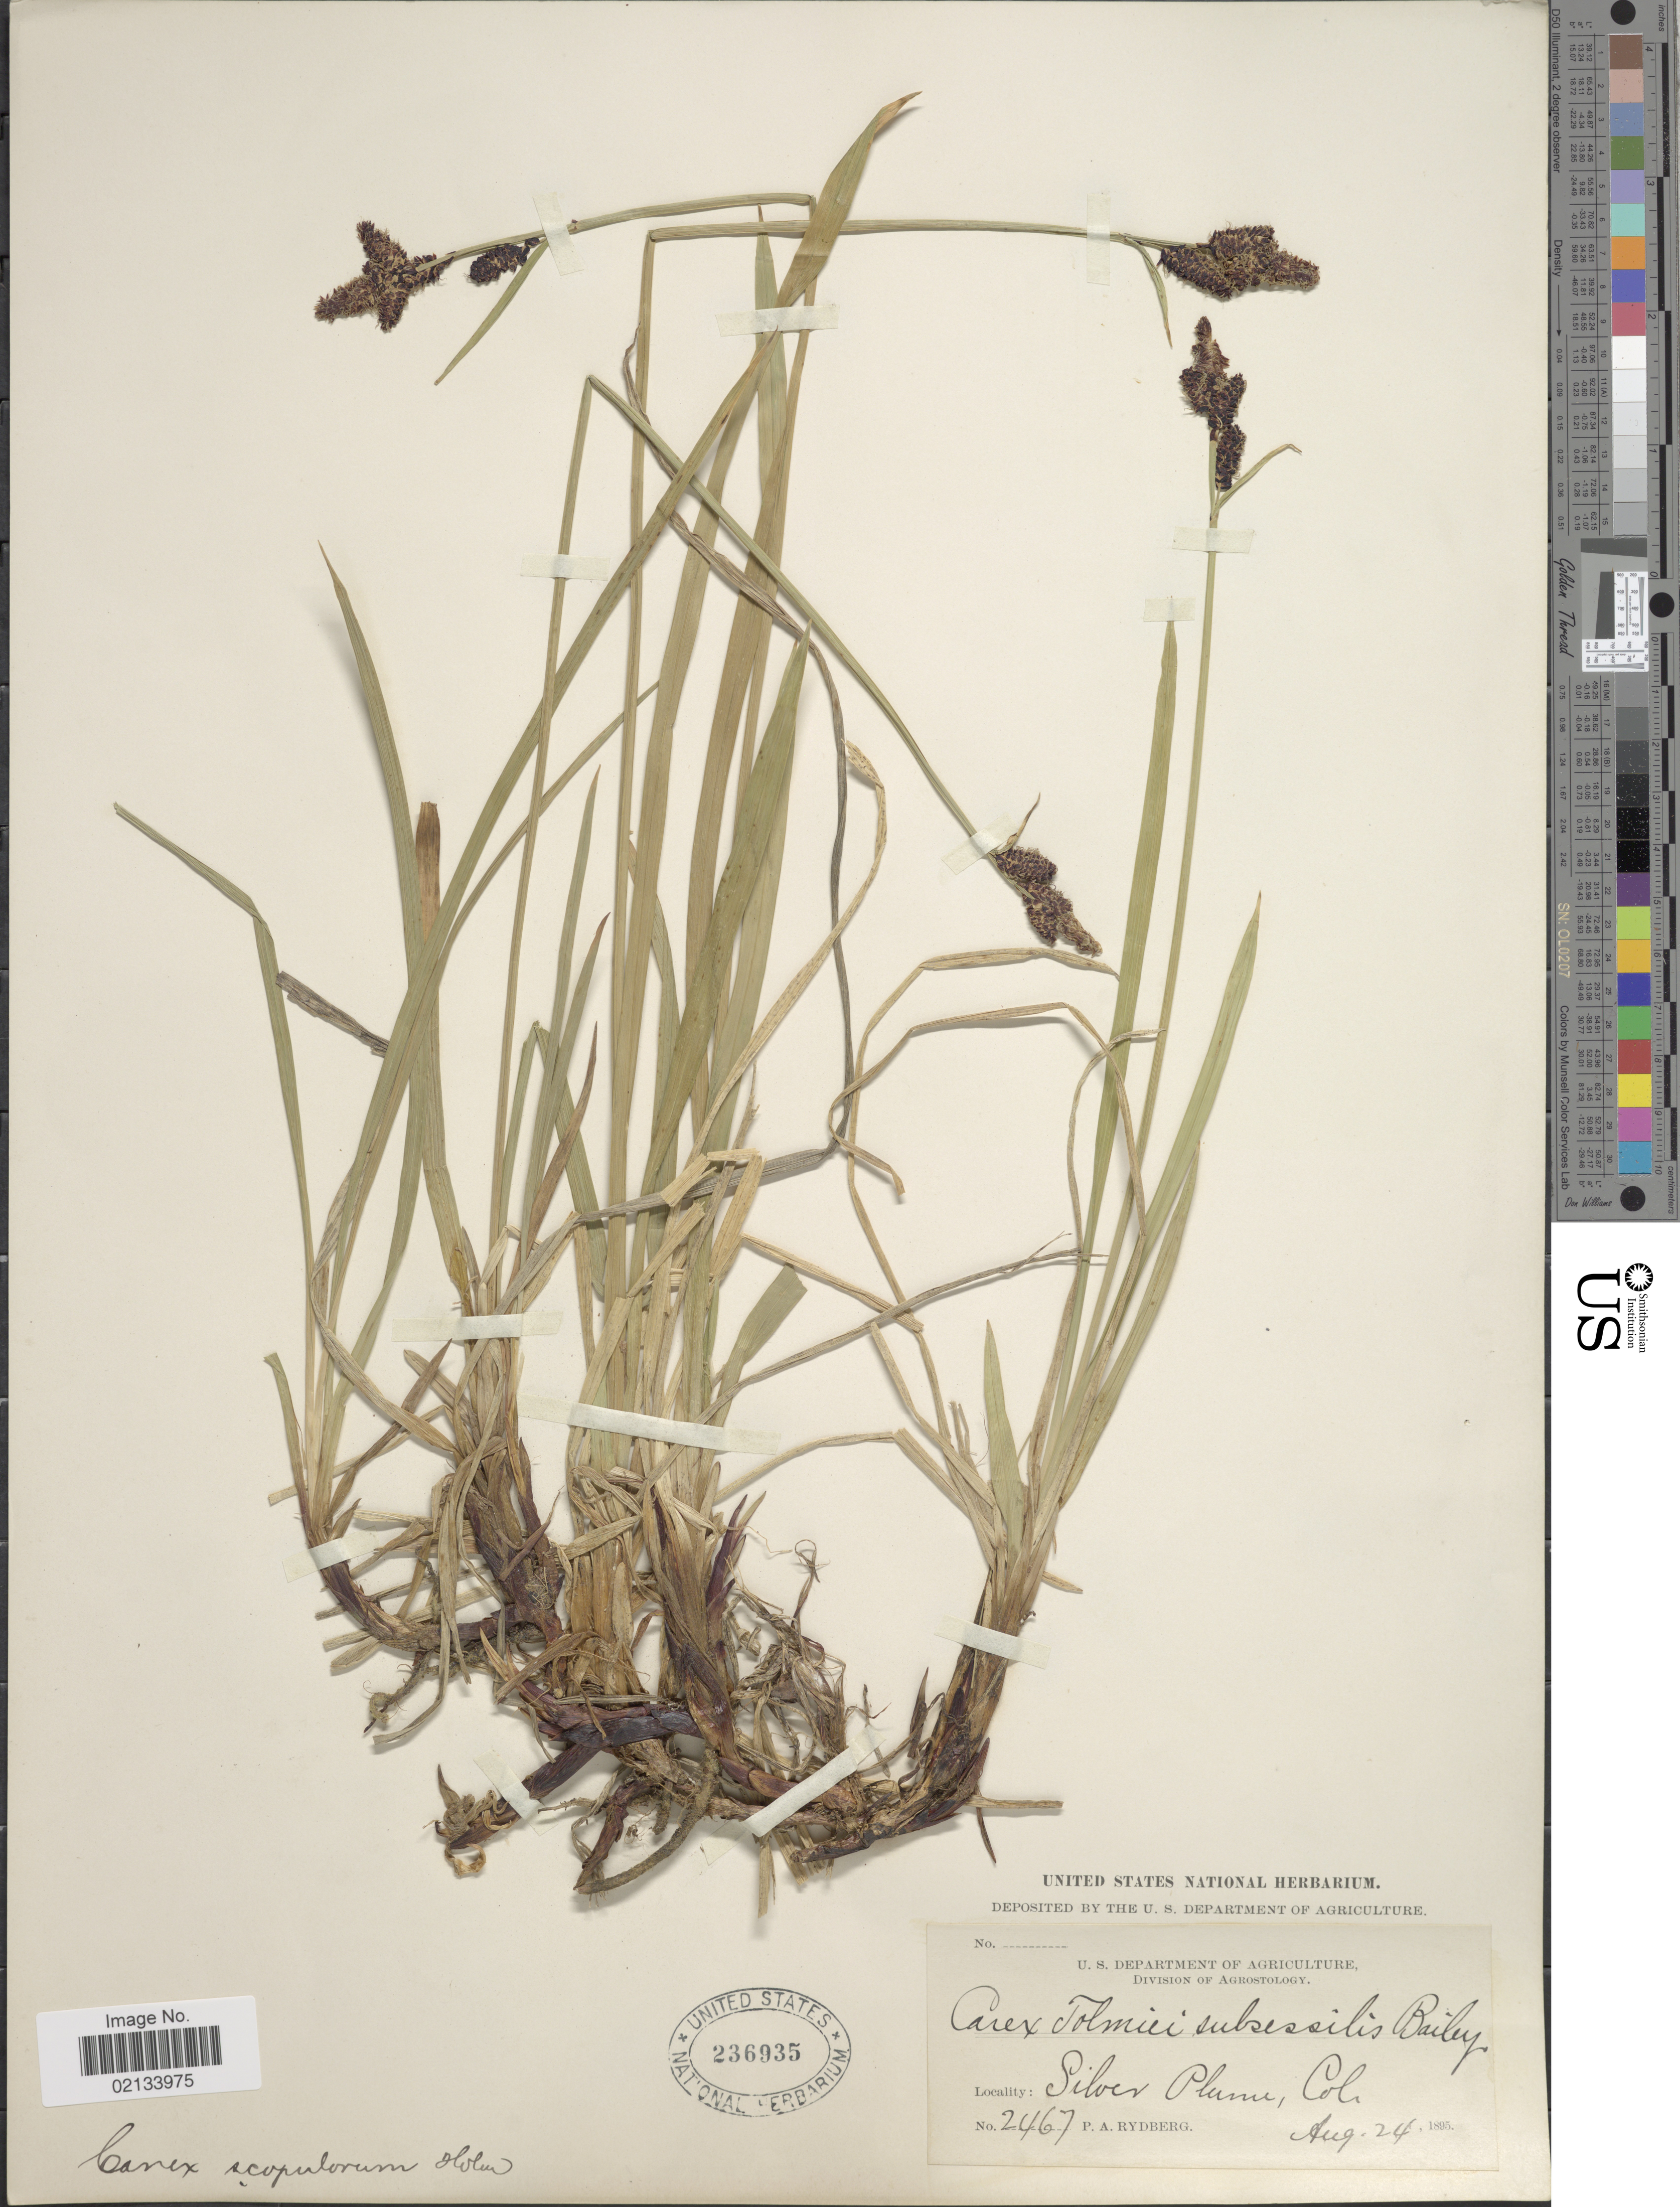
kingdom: Plantae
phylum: Tracheophyta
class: Liliopsida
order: Poales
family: Cyperaceae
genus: Carex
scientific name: Carex scopulorum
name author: Holm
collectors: P. A. Rydberg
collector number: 2467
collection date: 1895-08-24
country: United States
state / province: Colorado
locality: Silver Plume.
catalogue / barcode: US 236935